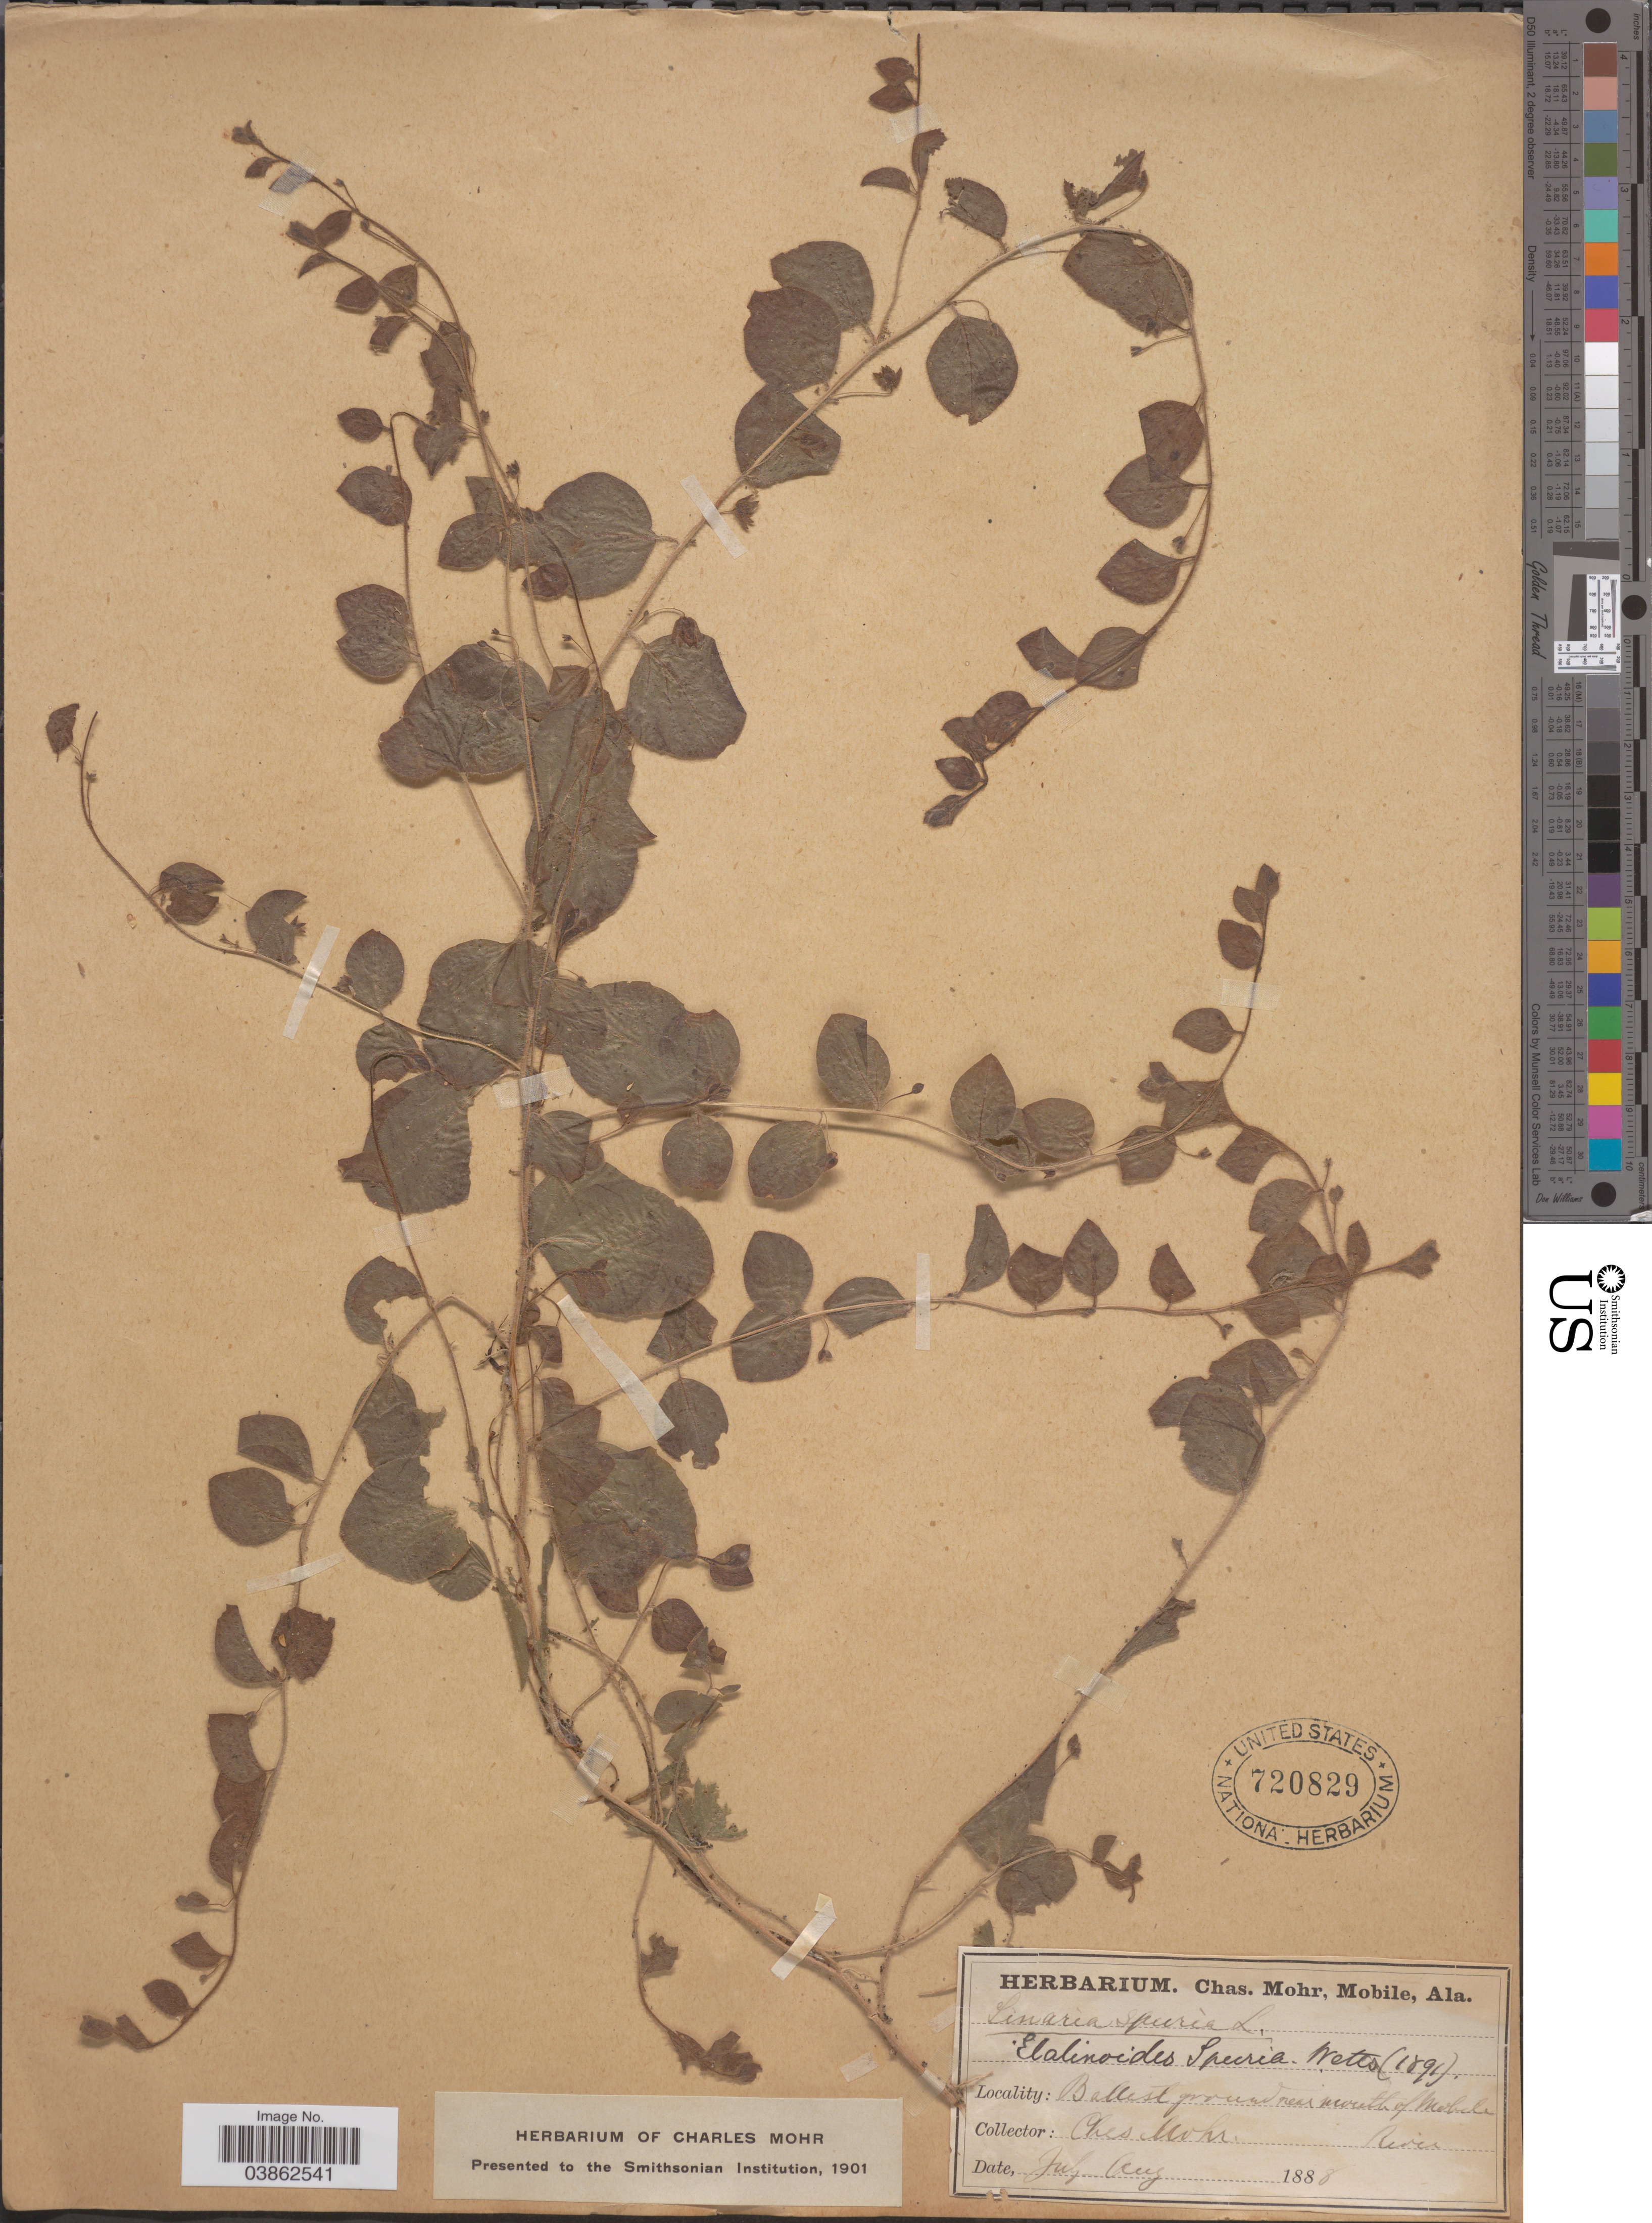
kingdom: Plantae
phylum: Tracheophyta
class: Magnoliopsida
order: Lamiales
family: Plantaginaceae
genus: Kickxia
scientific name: Kickxia spuria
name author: (L.) Dumort.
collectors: Mohr, C. T. (herbarium)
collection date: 1888-07/1888-08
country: United States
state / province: Alabama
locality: Near mouth of Mobile River.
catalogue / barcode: US 720829